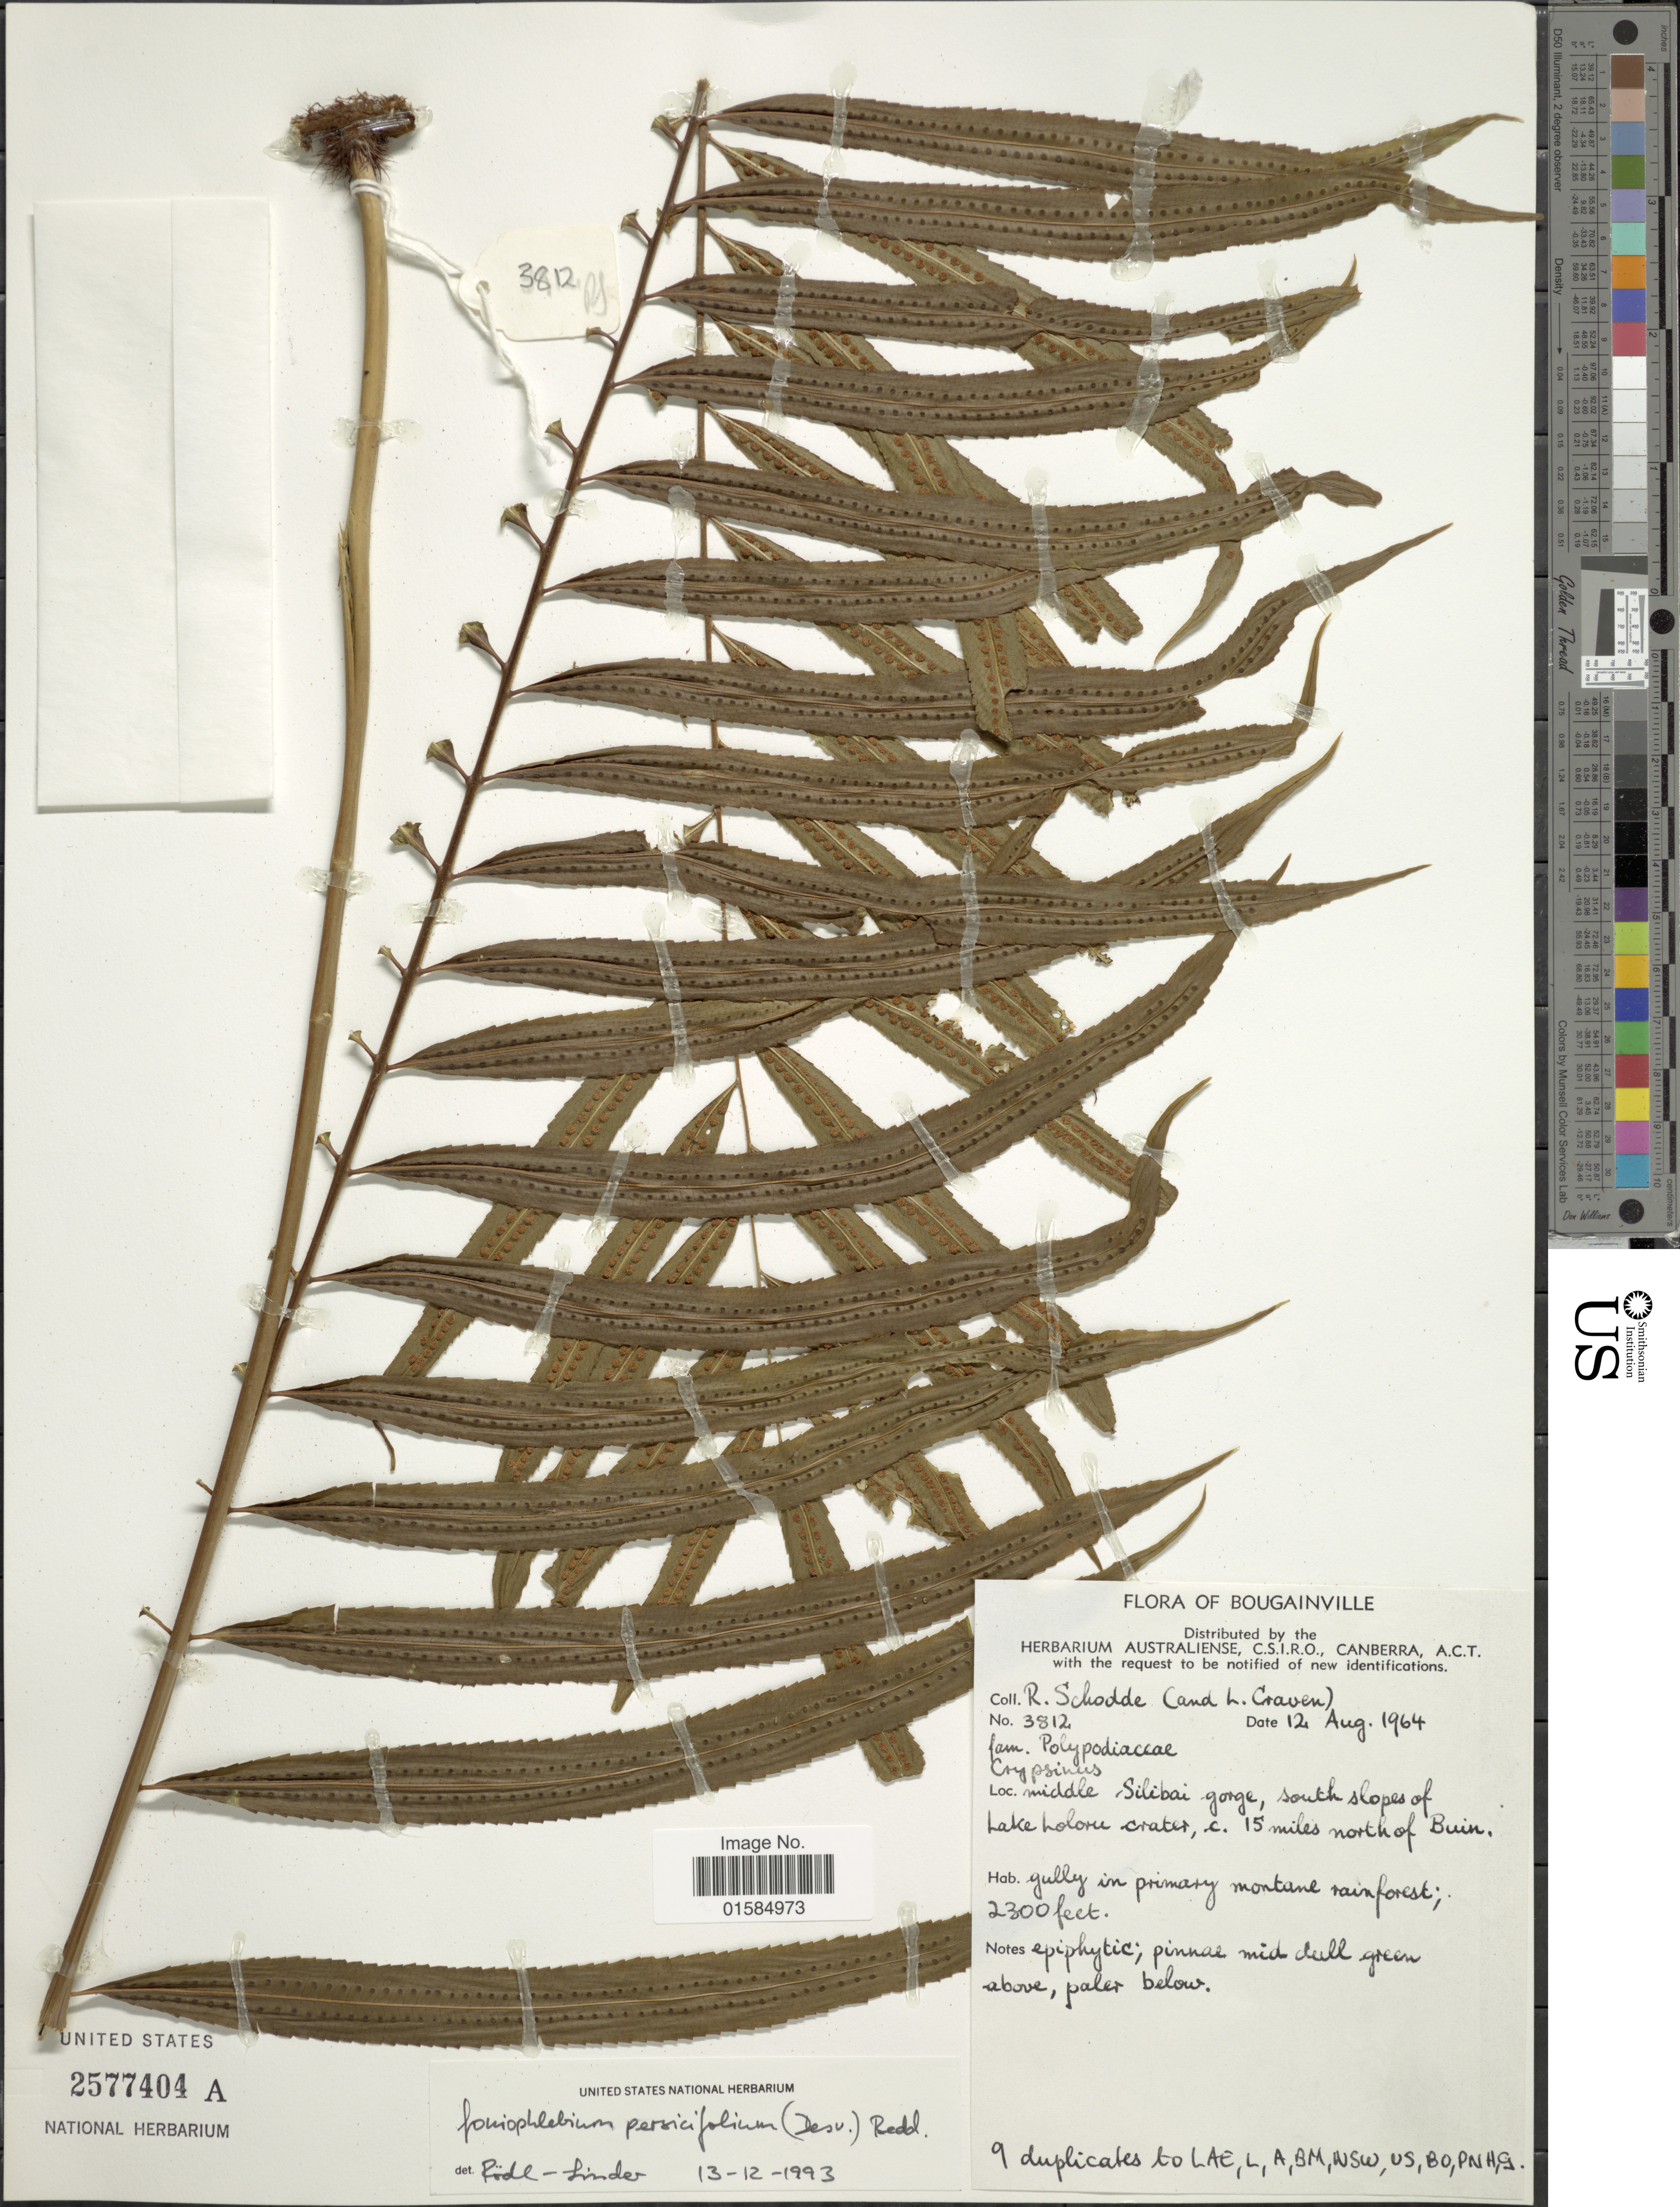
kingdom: Plantae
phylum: Tracheophyta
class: Polypodiopsida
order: Polypodiales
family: Polypodiaceae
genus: Goniophlebium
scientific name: Goniophlebium persicifolium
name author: (Desv.) Bedd.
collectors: R. Schodde & L. A. Craven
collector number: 3812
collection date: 1964-08-12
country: Papua New Guinea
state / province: Bougainville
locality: Middle Silibai gorge, south slopes of Lake Loloru crater, c 15 miles north of Buin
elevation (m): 701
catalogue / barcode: US 2577404A